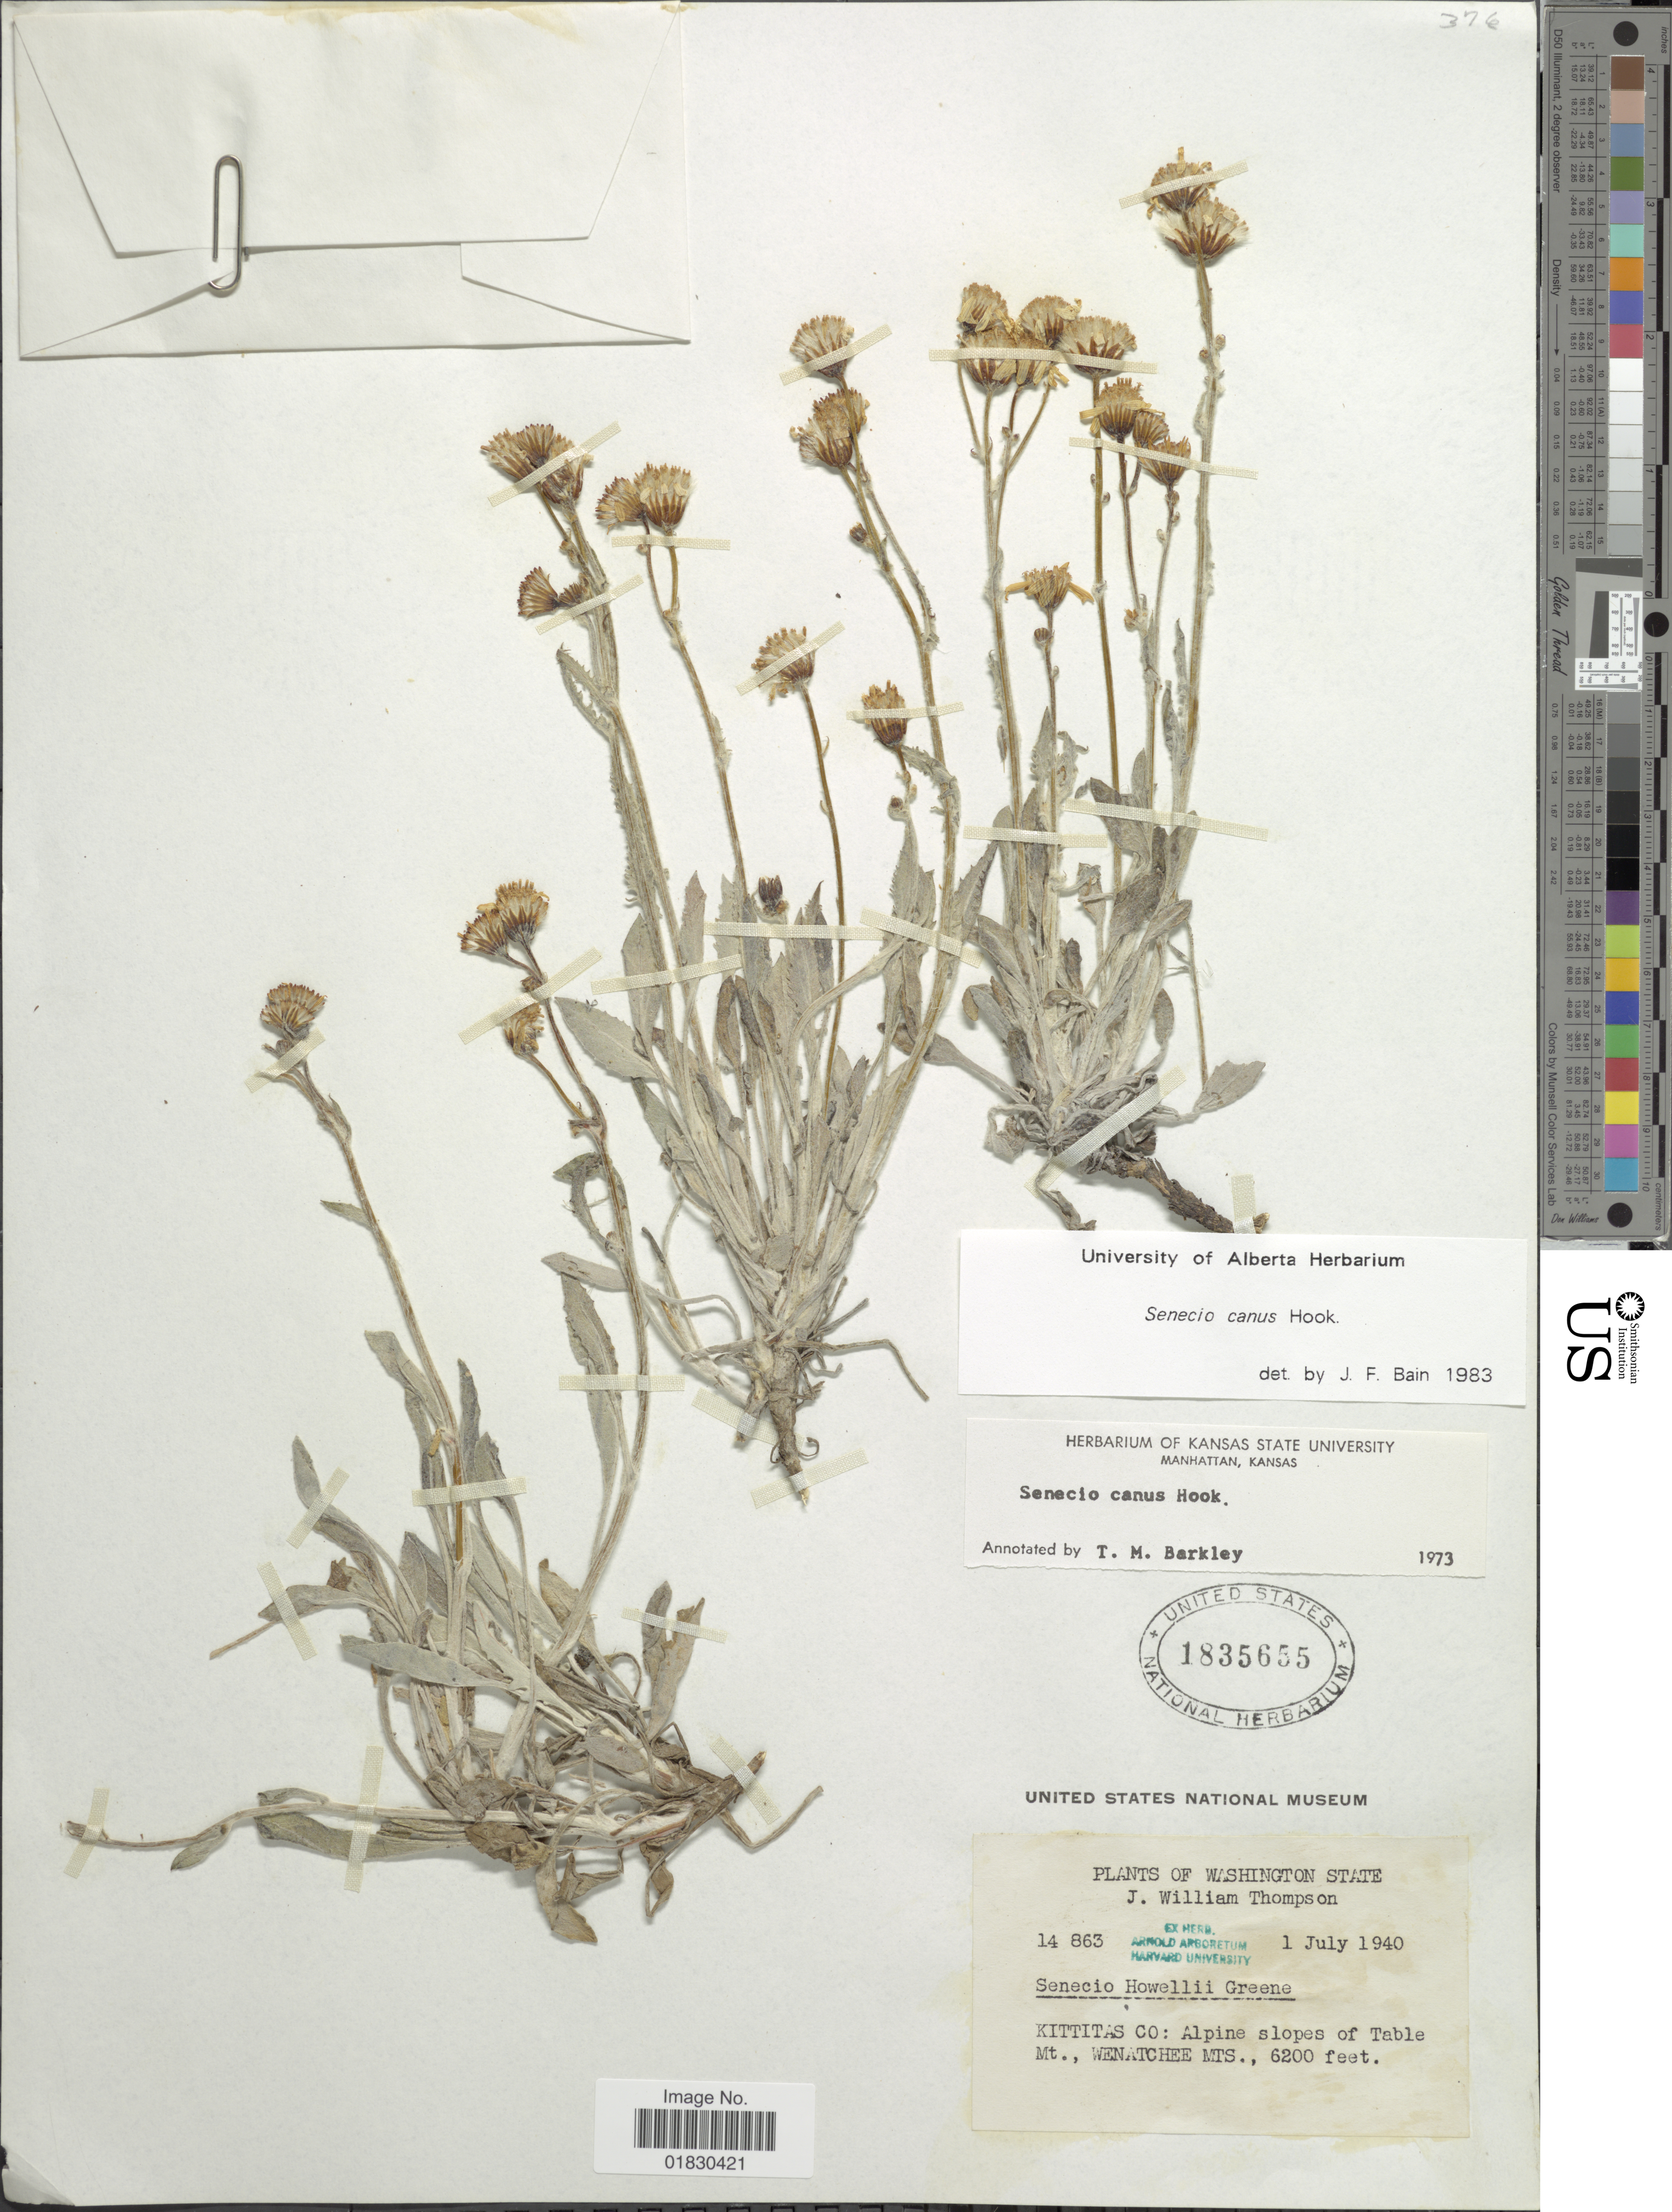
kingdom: Plantae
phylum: Tracheophyta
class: Magnoliopsida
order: Asterales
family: Asteraceae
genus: Packera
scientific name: Packera cana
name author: (Hook.) W.A. Weber & Á. Löve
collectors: J. W. Thompson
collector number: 14863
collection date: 1940-07-01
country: United States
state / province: Washington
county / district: Kittitas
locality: Washington State, Kittitas Co: Alpine slopes of Table Mt., Wenatchee Mts.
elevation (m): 1890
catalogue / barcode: US 1835655